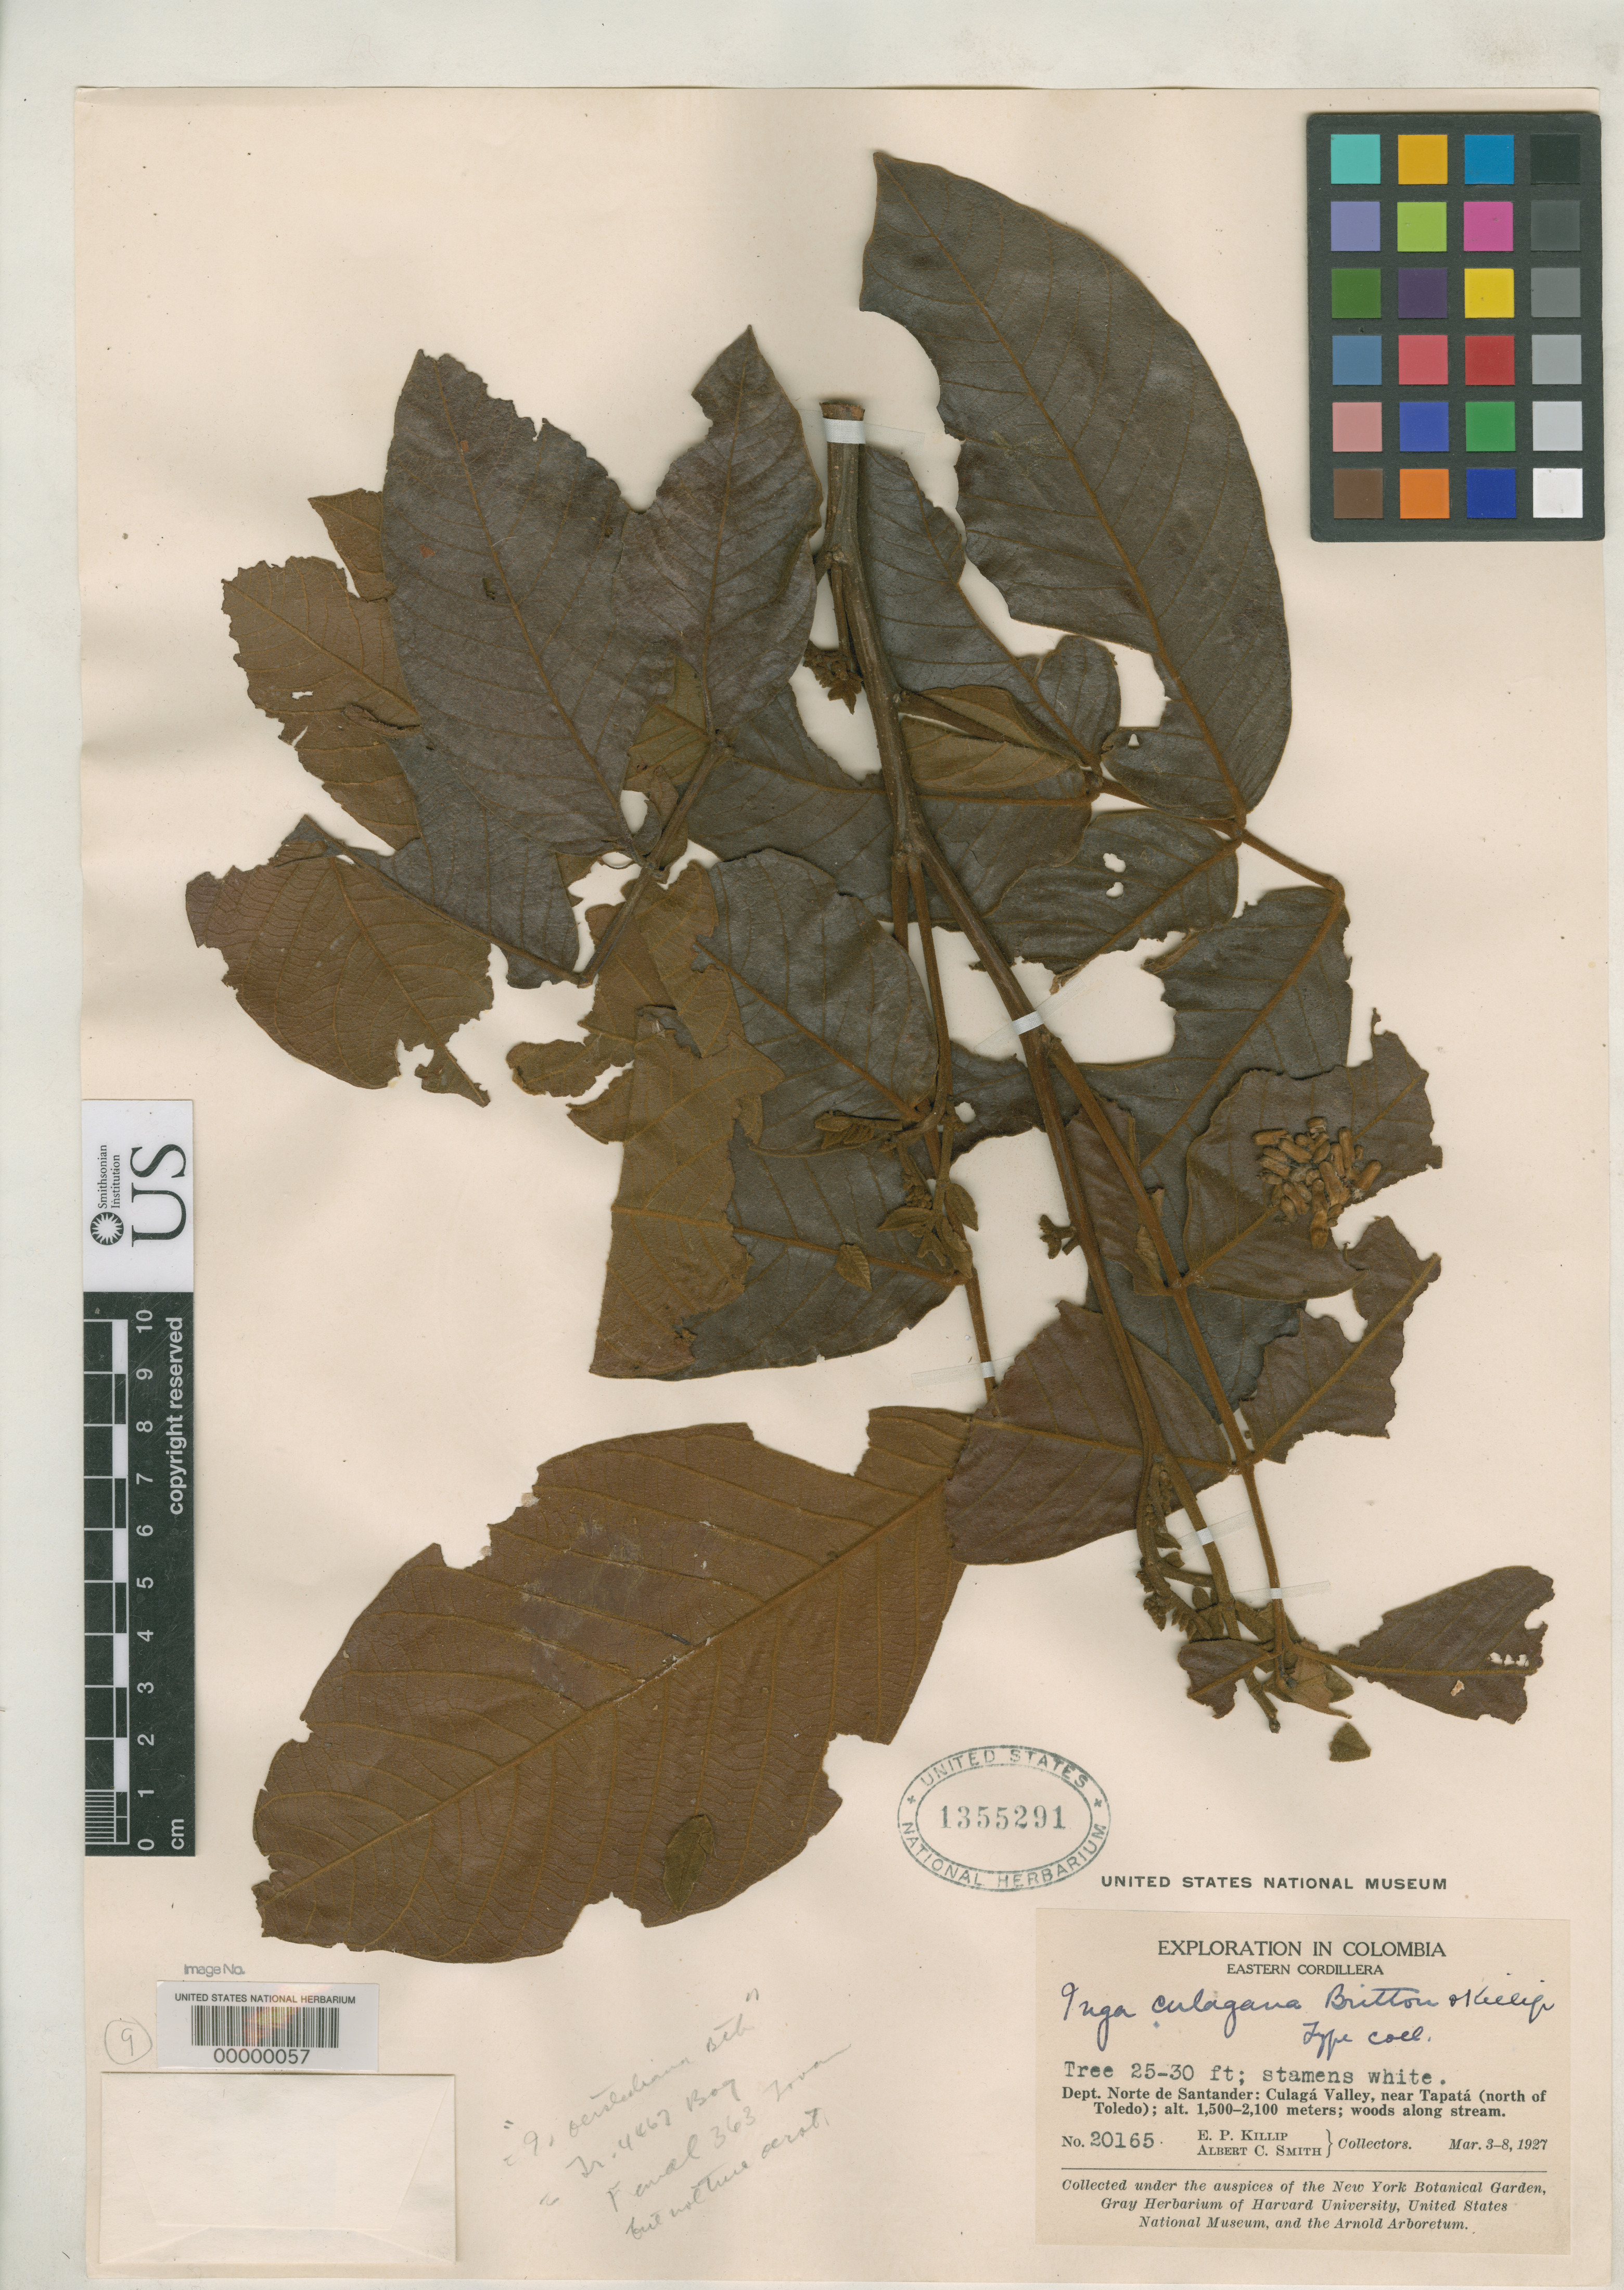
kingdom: Plantae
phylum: Tracheophyta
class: Magnoliopsida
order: Fabales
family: Fabaceae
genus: Inga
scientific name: Inga culagana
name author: Britton & Killip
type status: Isotype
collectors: E. P. Killip & A. C. Smith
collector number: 20165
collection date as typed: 03 Mar 1927 to 08 Mar 1927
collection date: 1927-03-03/1927-03-08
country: Colombia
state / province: Norte de Santander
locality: Culaga Valley, near Tapata.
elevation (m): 1500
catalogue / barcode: US 1355291